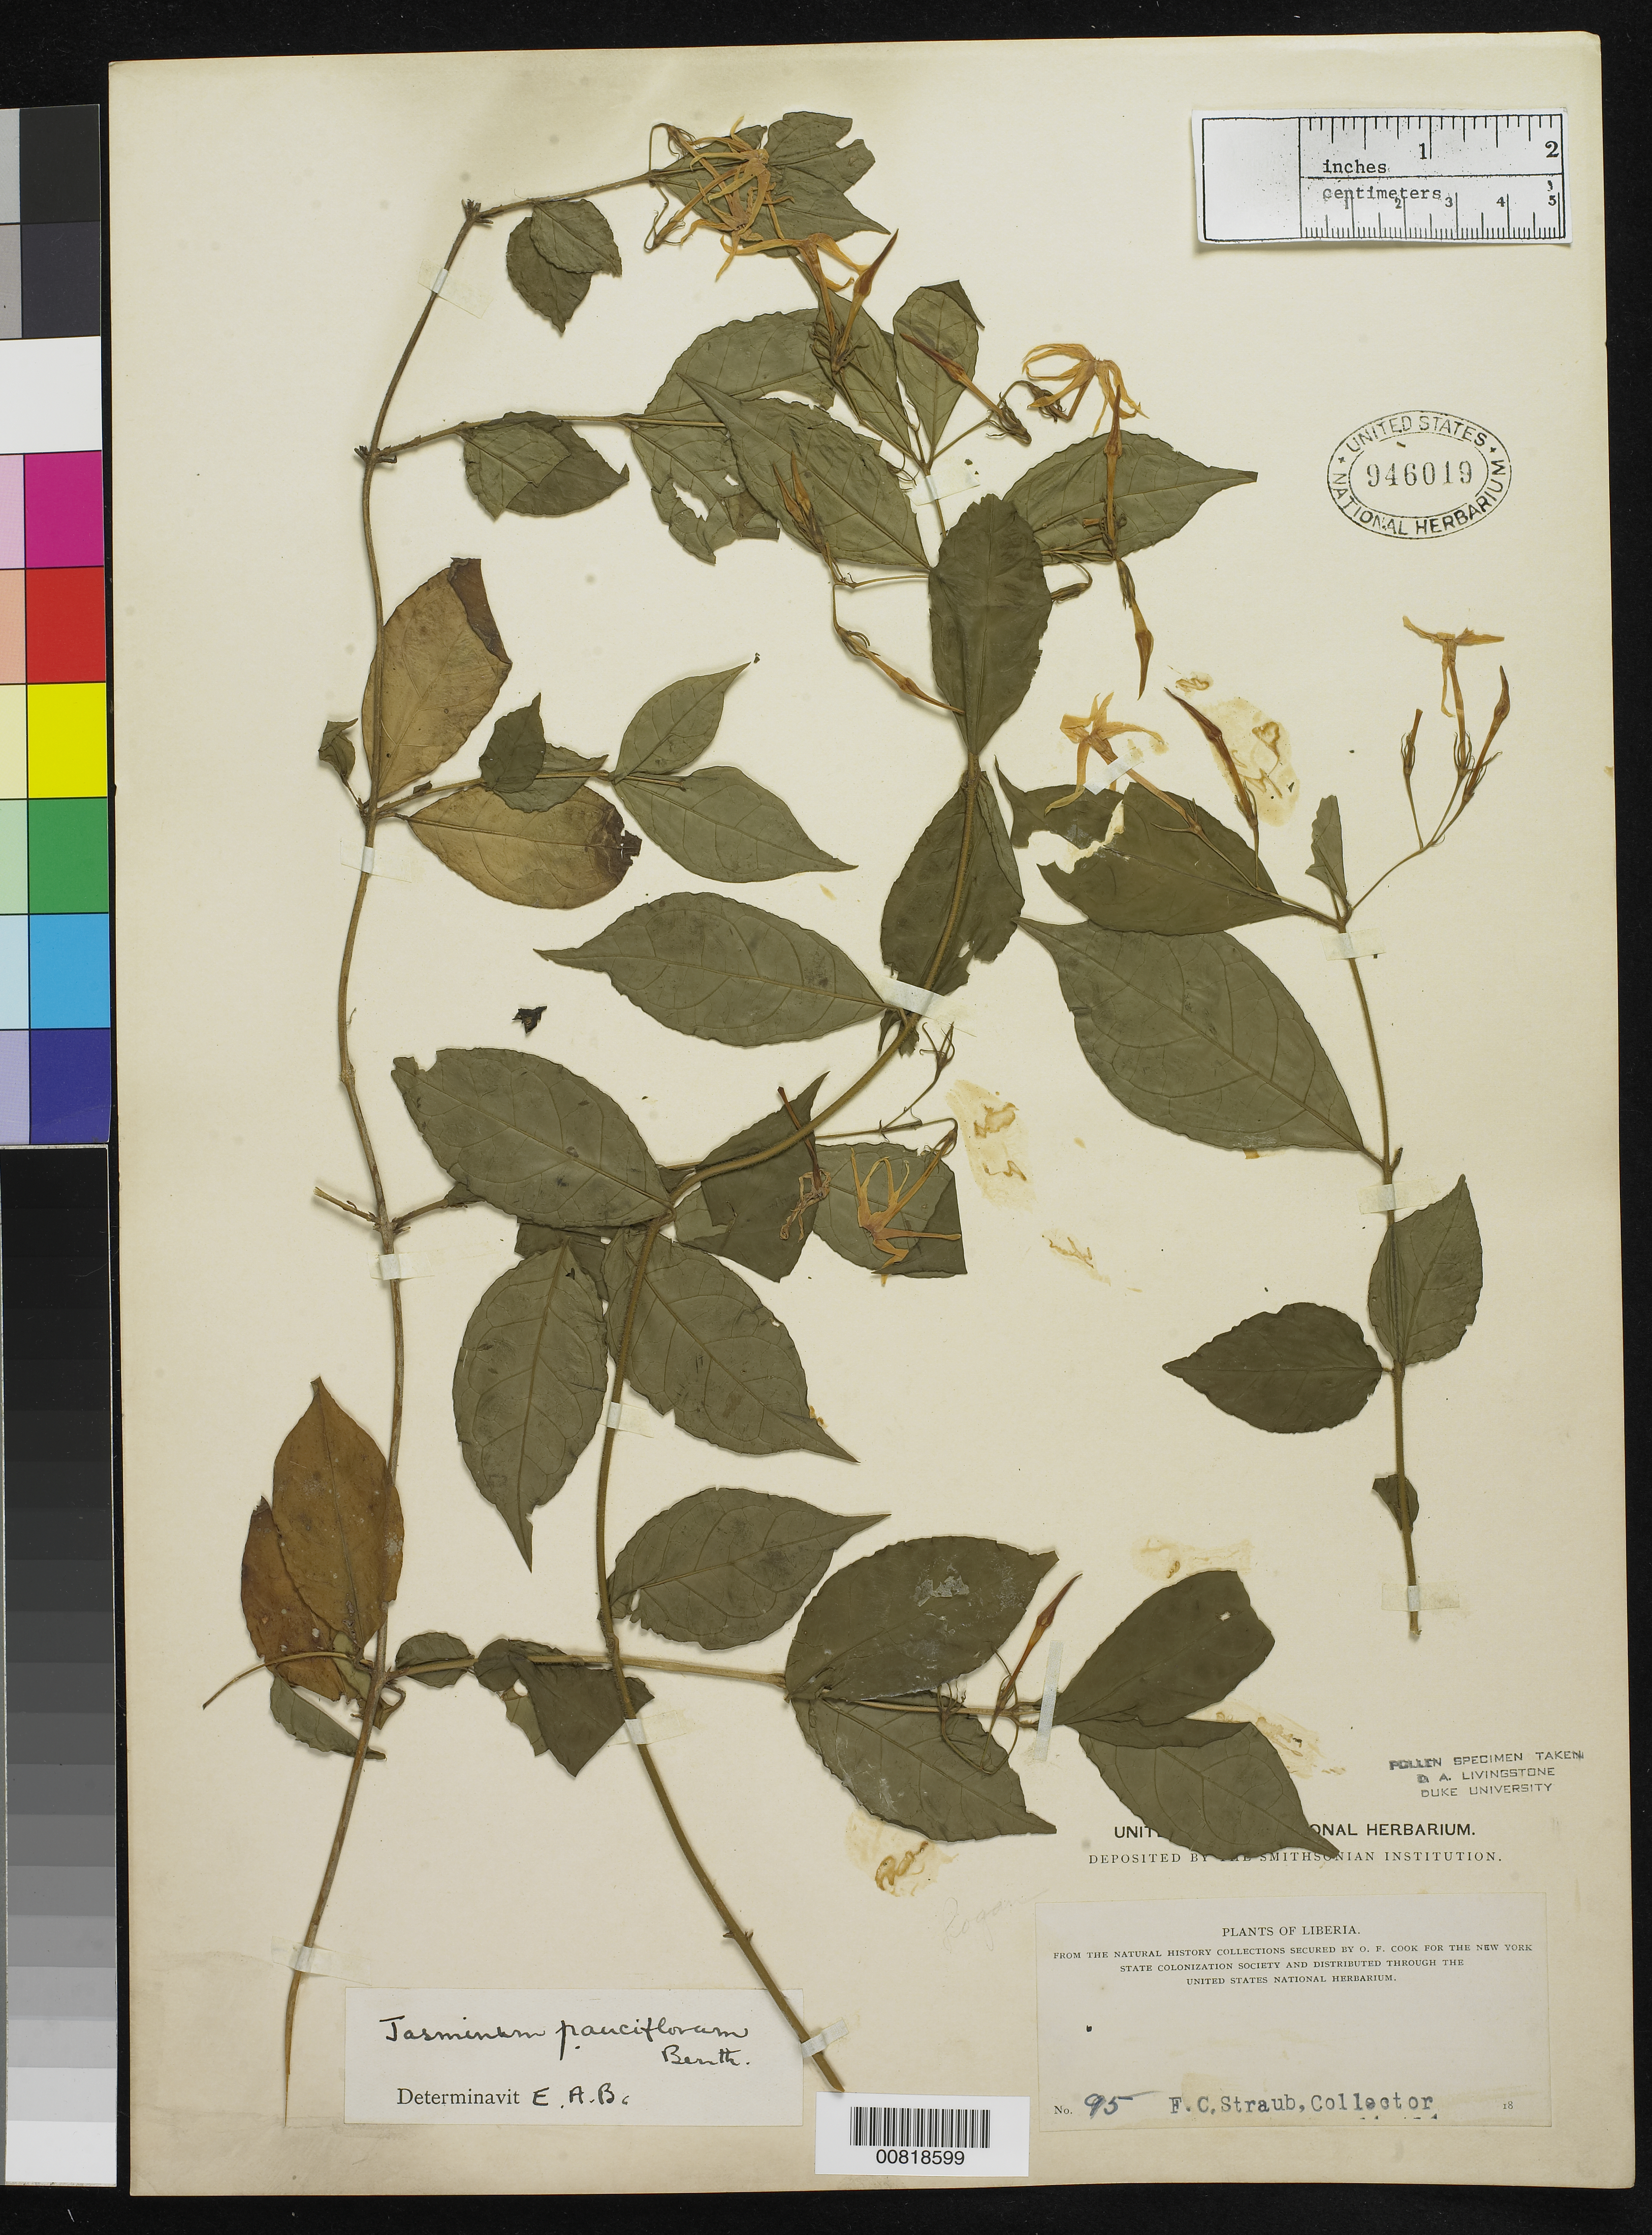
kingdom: Plantae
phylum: Tracheophyta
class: Magnoliopsida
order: Lamiales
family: Oleaceae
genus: Jasminum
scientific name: Jasminum pauciflorum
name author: Benth.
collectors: F. Straub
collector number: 95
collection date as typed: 18--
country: Liberia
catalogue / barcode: US 946019